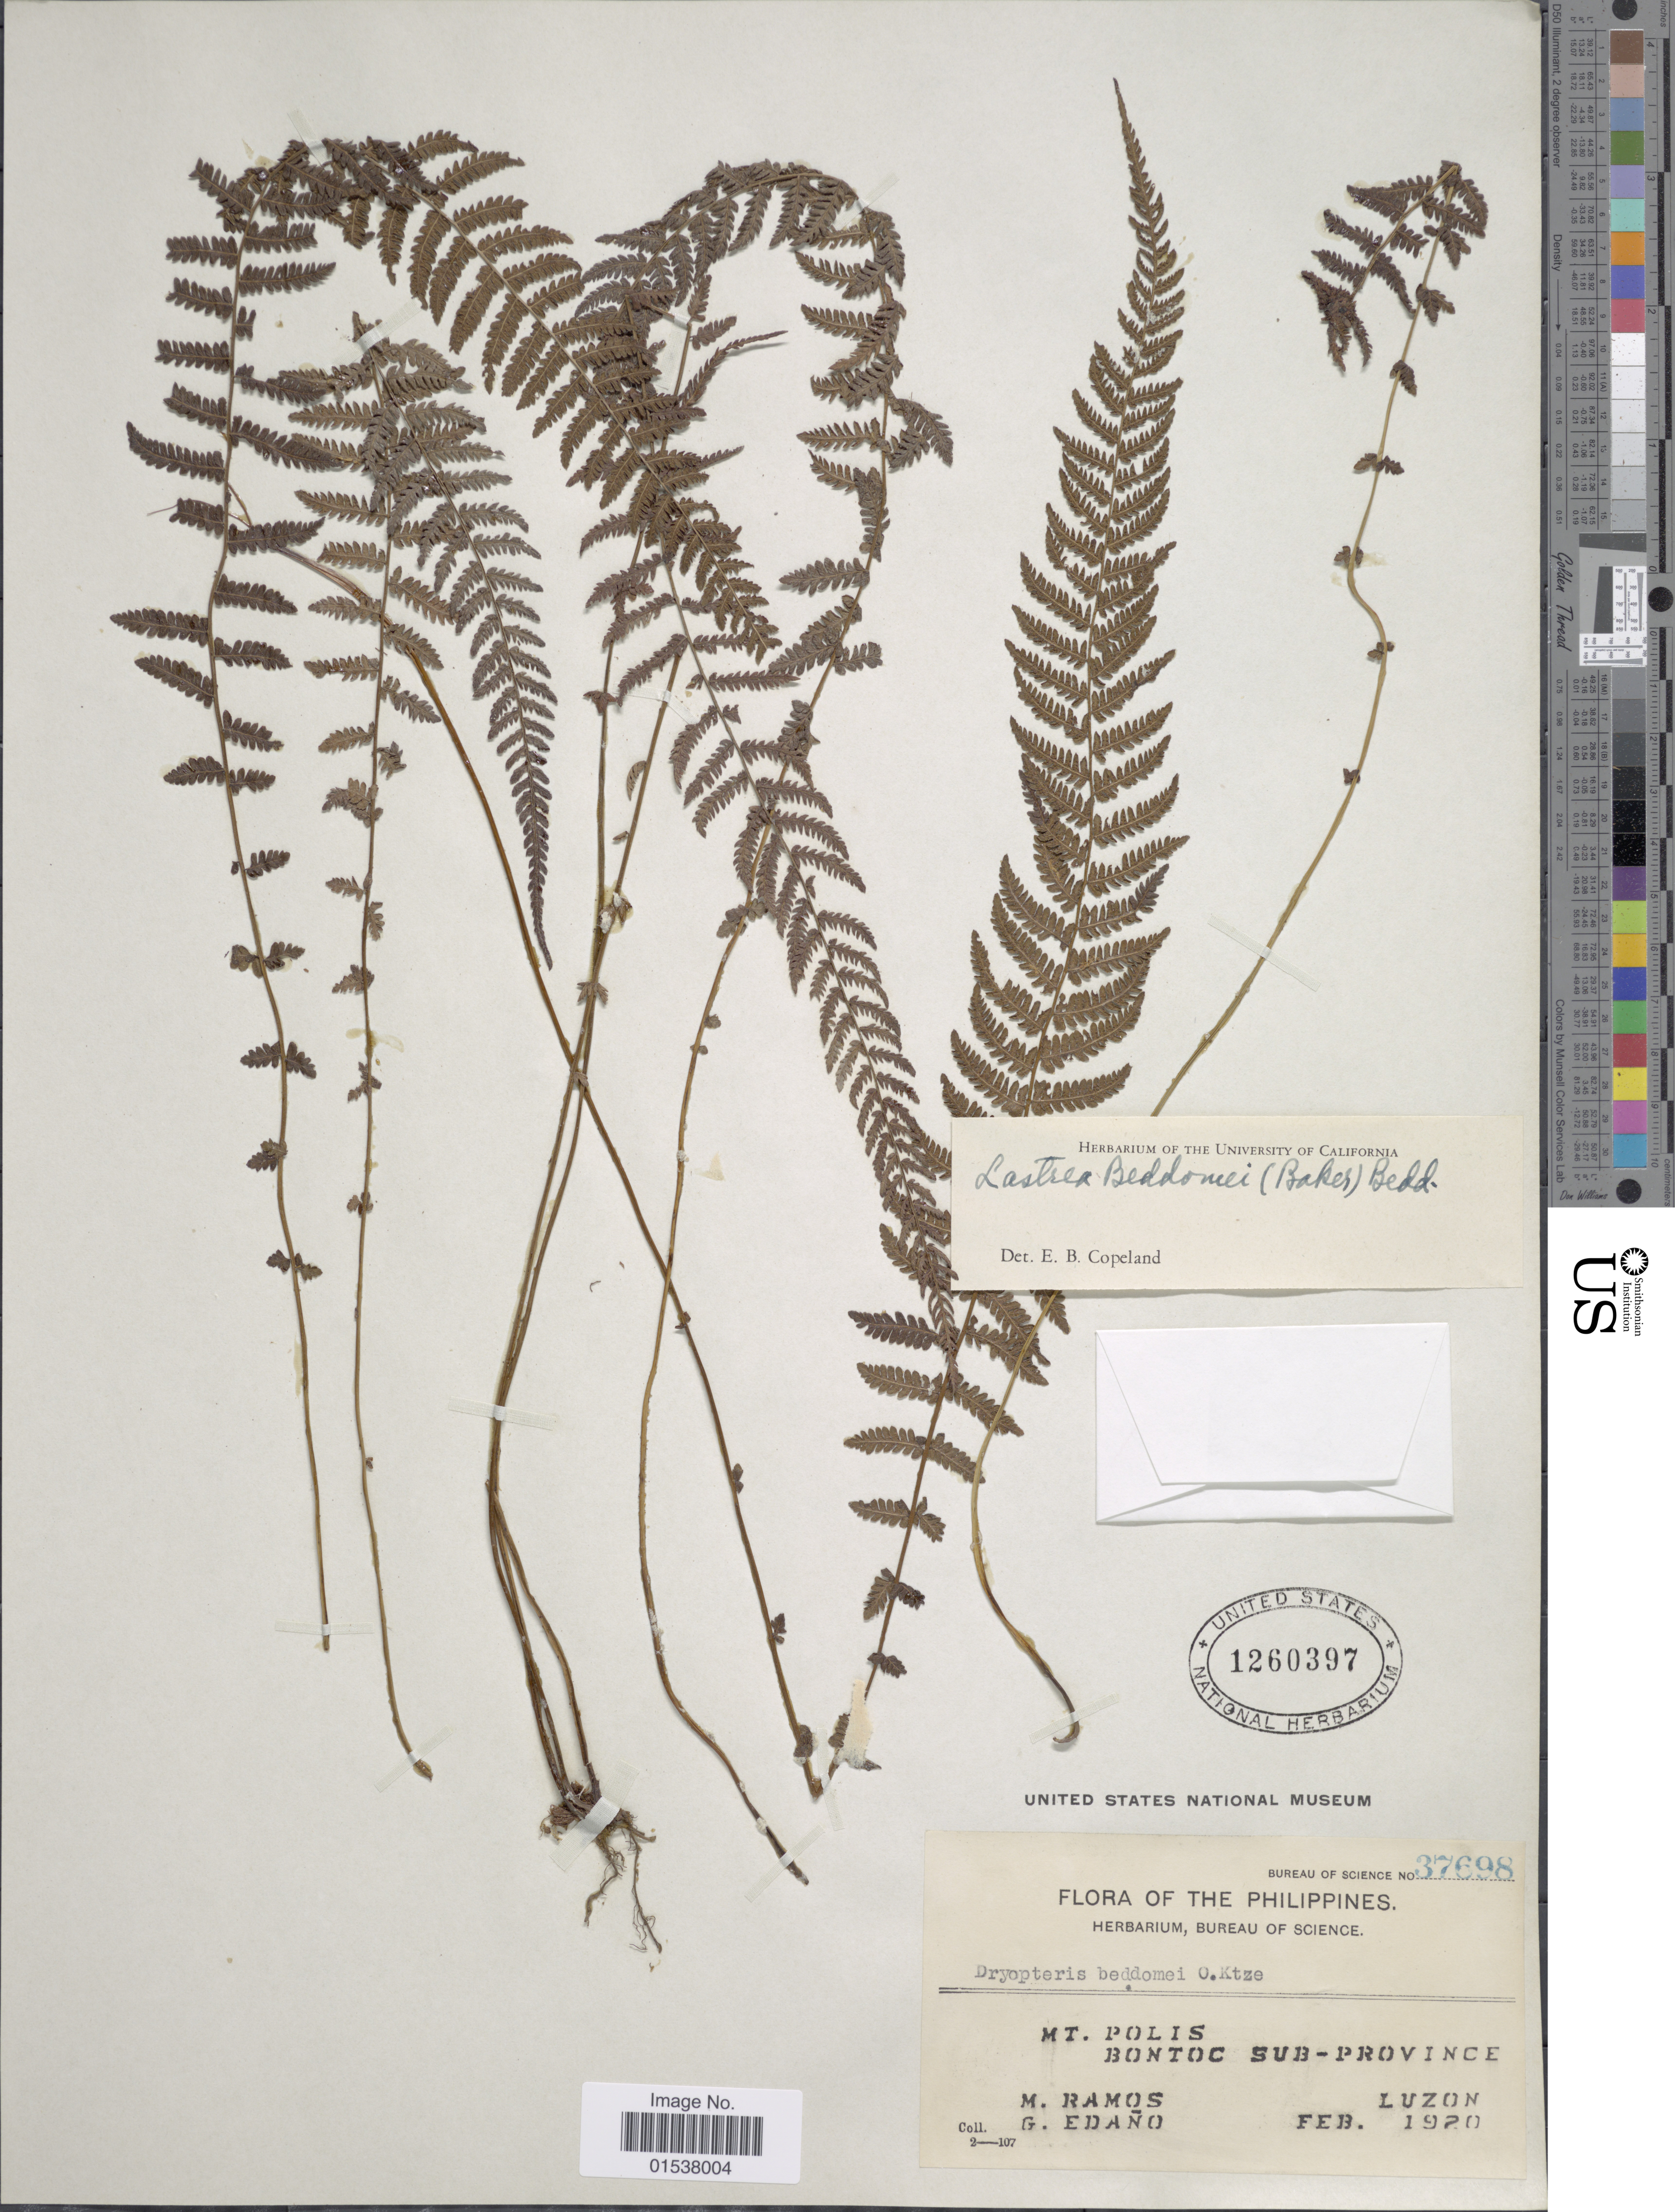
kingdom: Plantae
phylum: Tracheophyta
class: Polypodiopsida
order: Polypodiales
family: Thelypteridaceae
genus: Parathelypteris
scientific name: Parathelypteris beddomei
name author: (Baker) Ching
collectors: M. Ramos & G. Edaño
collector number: Bureau of Science 37698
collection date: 1920-02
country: Philippines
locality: Mt. Polis, Bontoc Sub-province, Luzon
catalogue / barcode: US 1260397